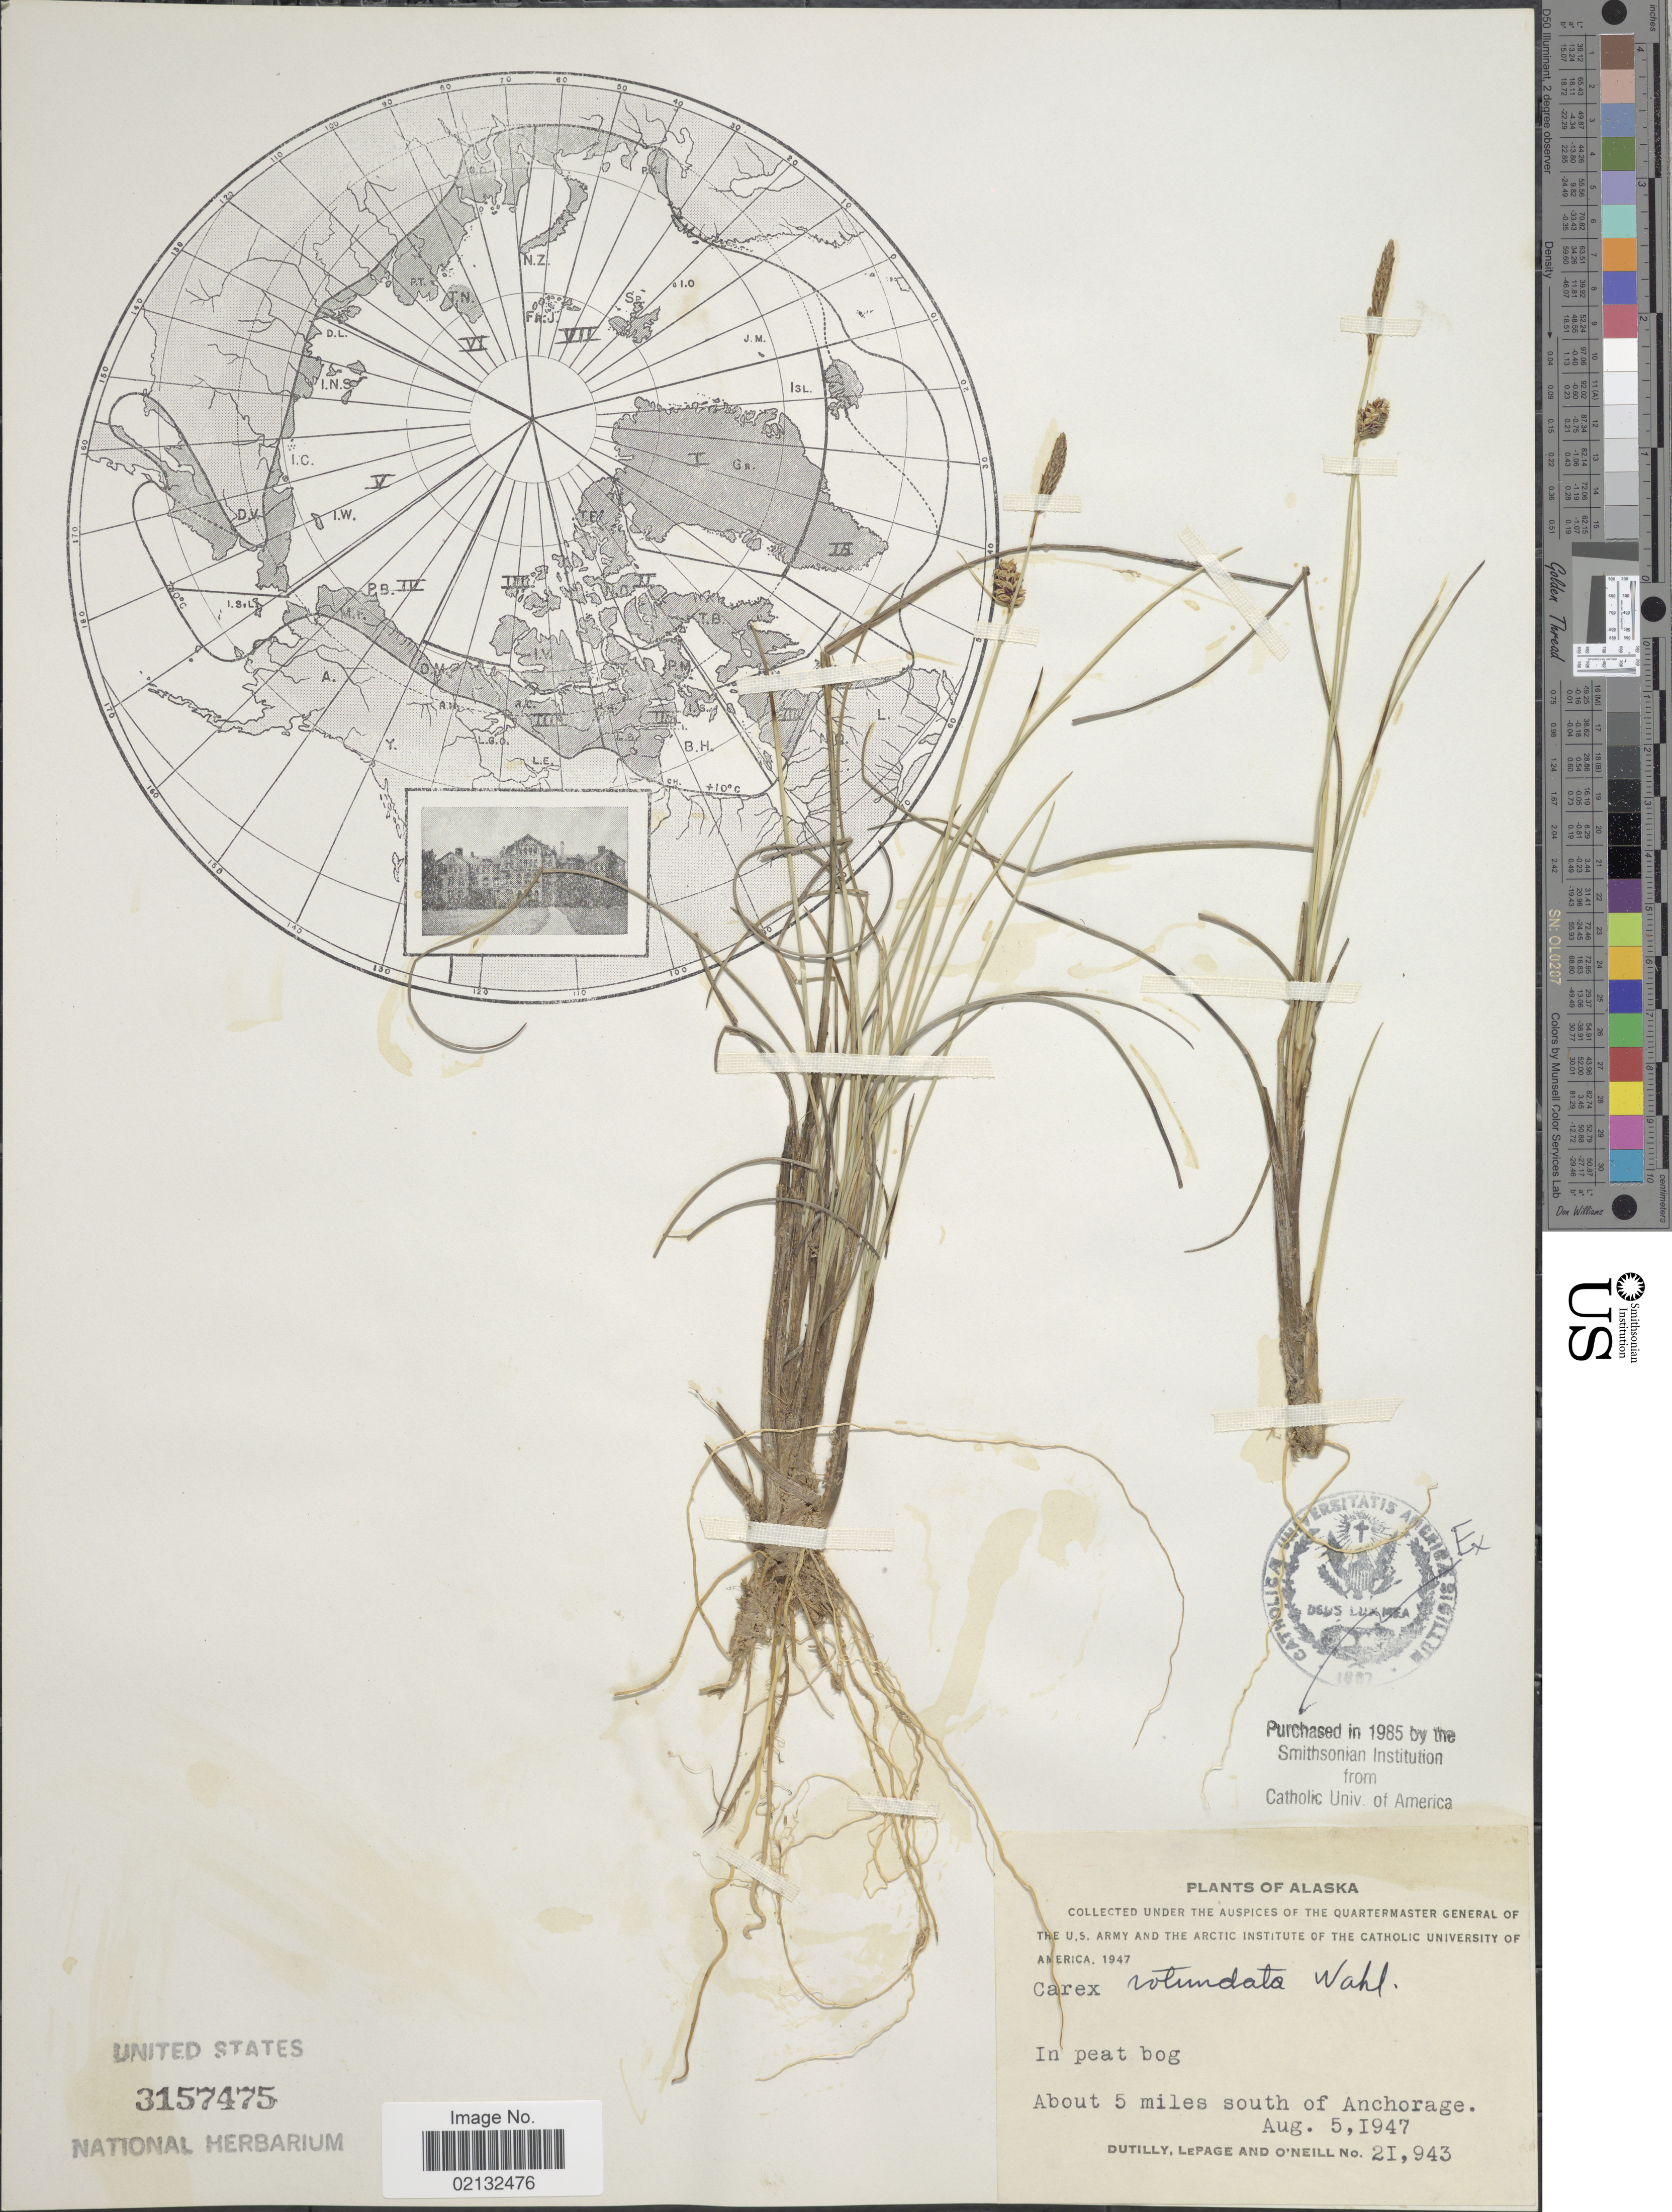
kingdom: Plantae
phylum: Tracheophyta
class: Liliopsida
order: Poales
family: Cyperaceae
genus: Carex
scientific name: Carex rotundata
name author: Wahlenb.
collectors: -. Dutilly, -. LePage & O' Neill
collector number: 21943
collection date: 1947-08-05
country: United States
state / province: Alaska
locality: About 5 miles south of Anchorage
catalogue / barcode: US 3157475